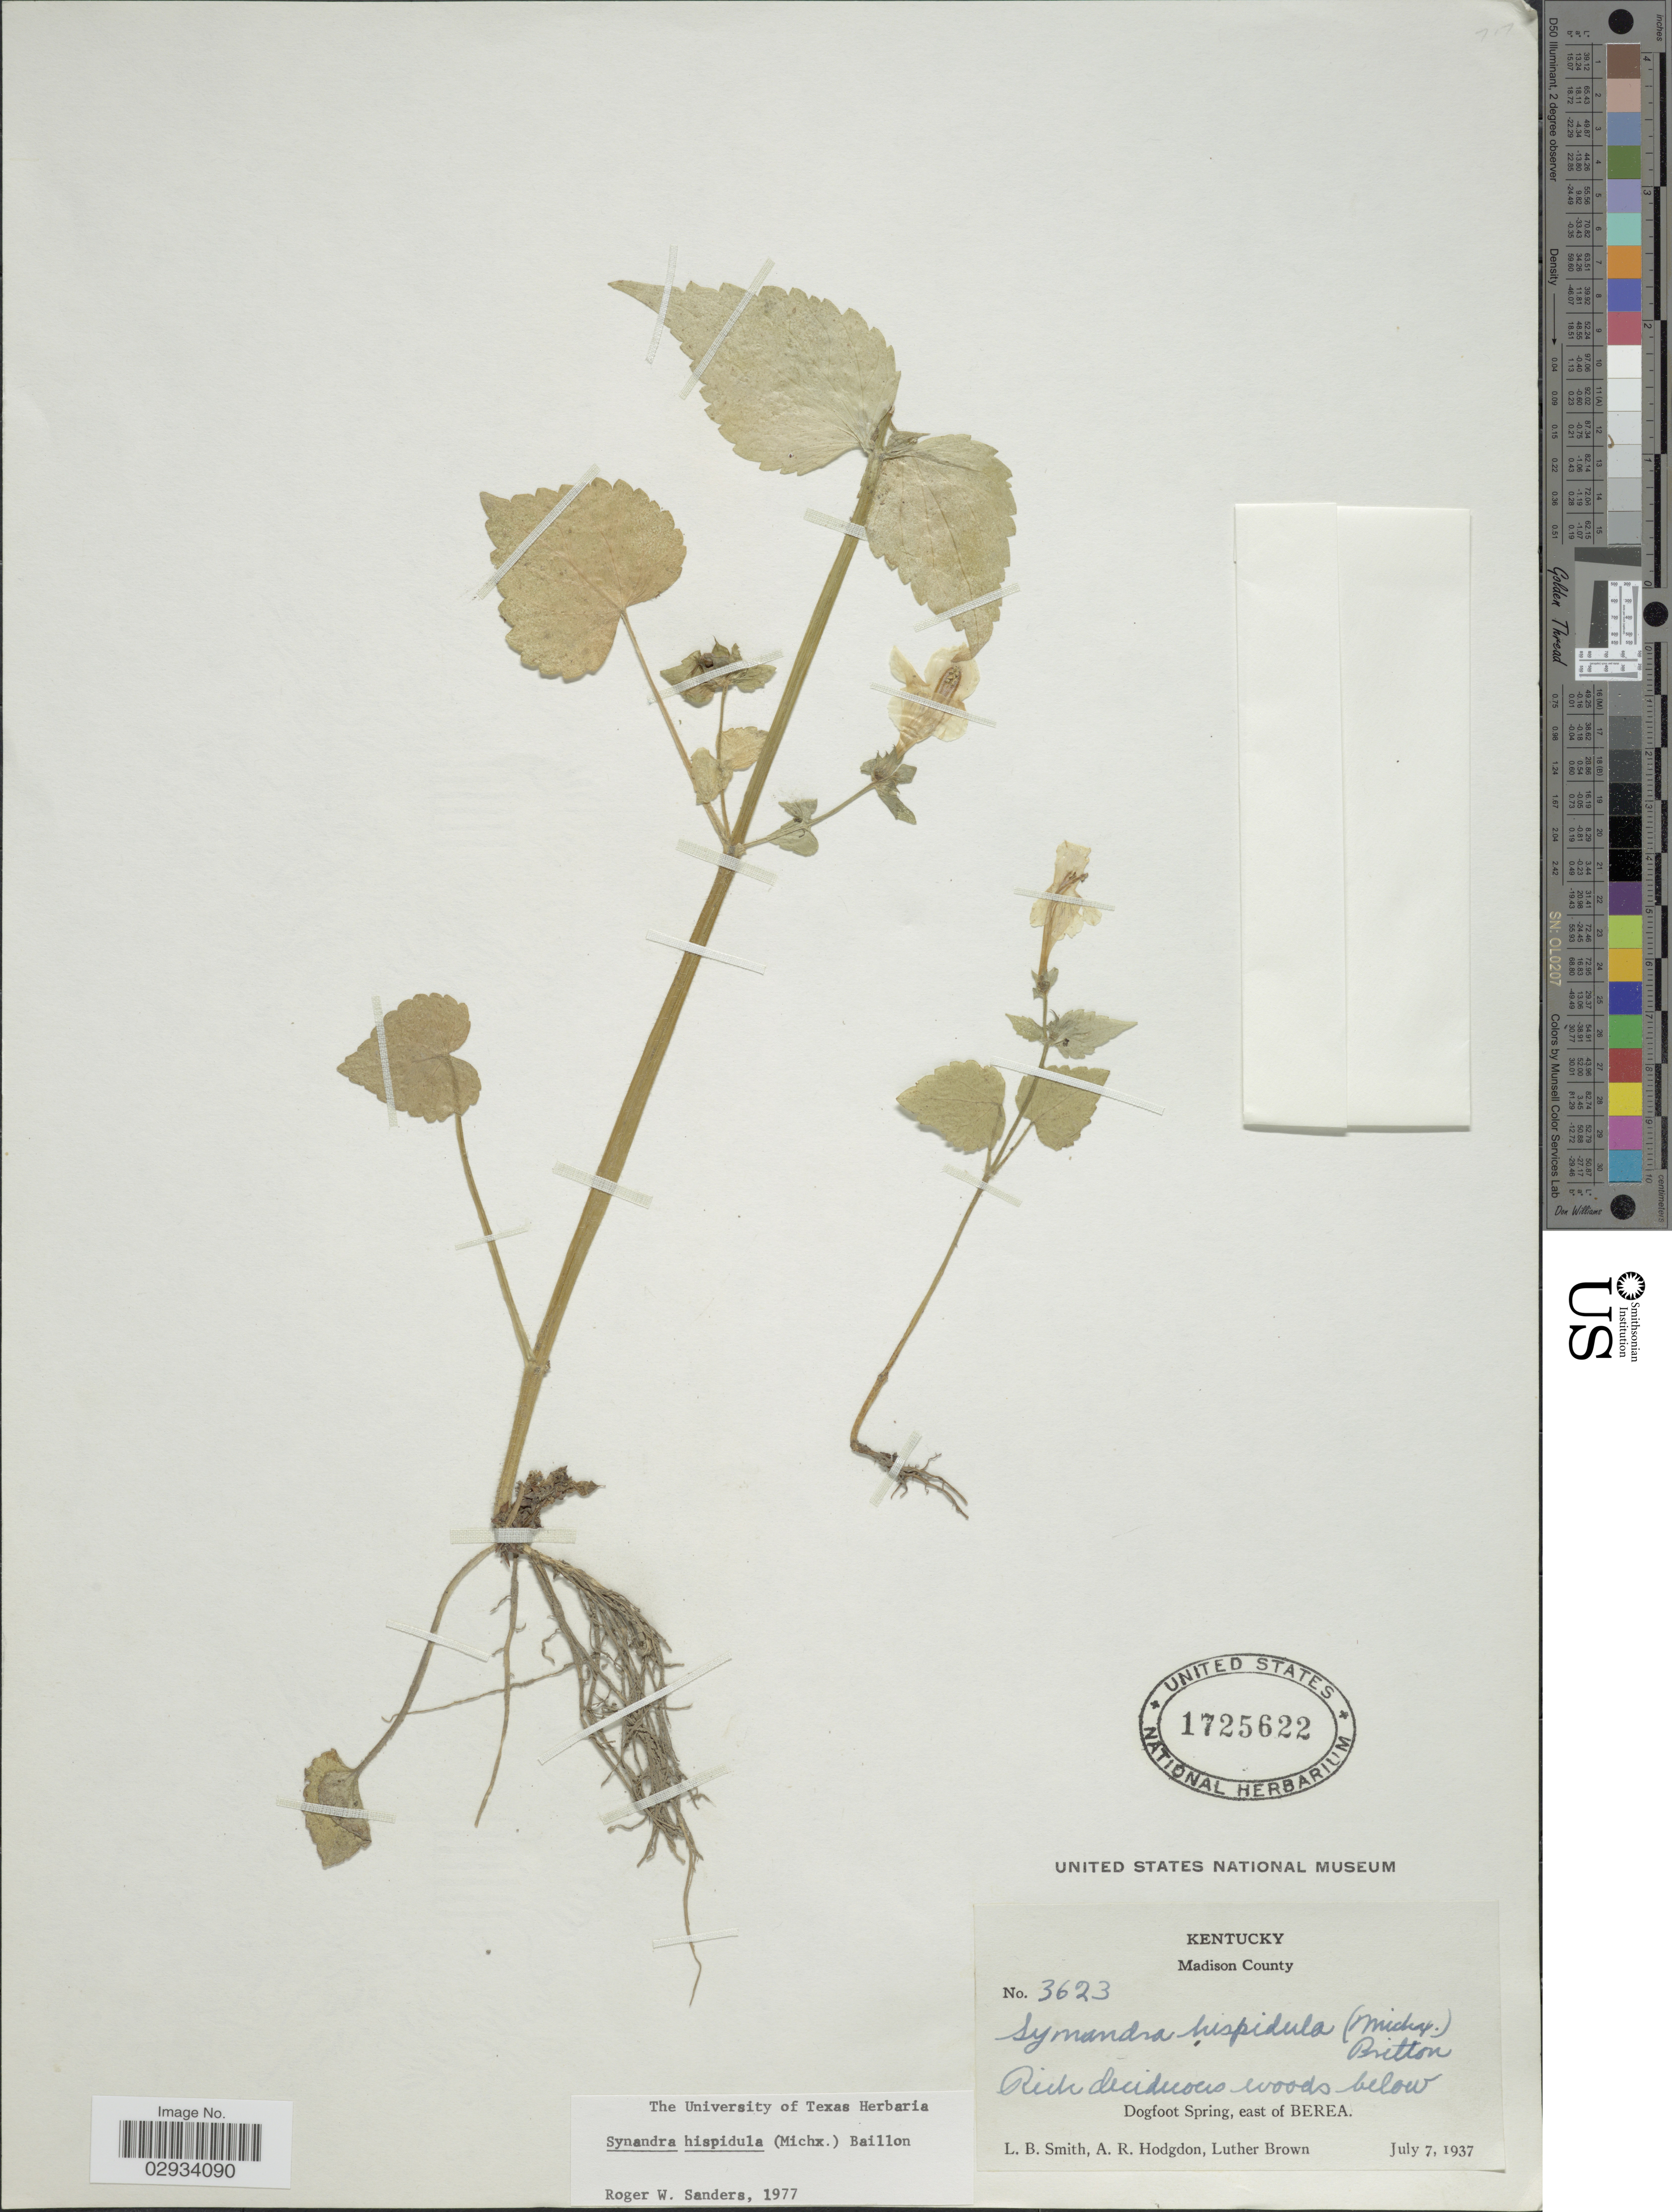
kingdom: Plantae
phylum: Tracheophyta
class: Magnoliopsida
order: Lamiales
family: Lamiaceae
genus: Synandra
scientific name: Synandra hispidula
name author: (Michx.) Baill.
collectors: L. Smith, A. R. Hodgdon & L. Brown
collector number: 3623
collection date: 1937-07-07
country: United States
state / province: Kentucky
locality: Madison County. Dogfoot Spring, east of Berea.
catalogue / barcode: US 1725622